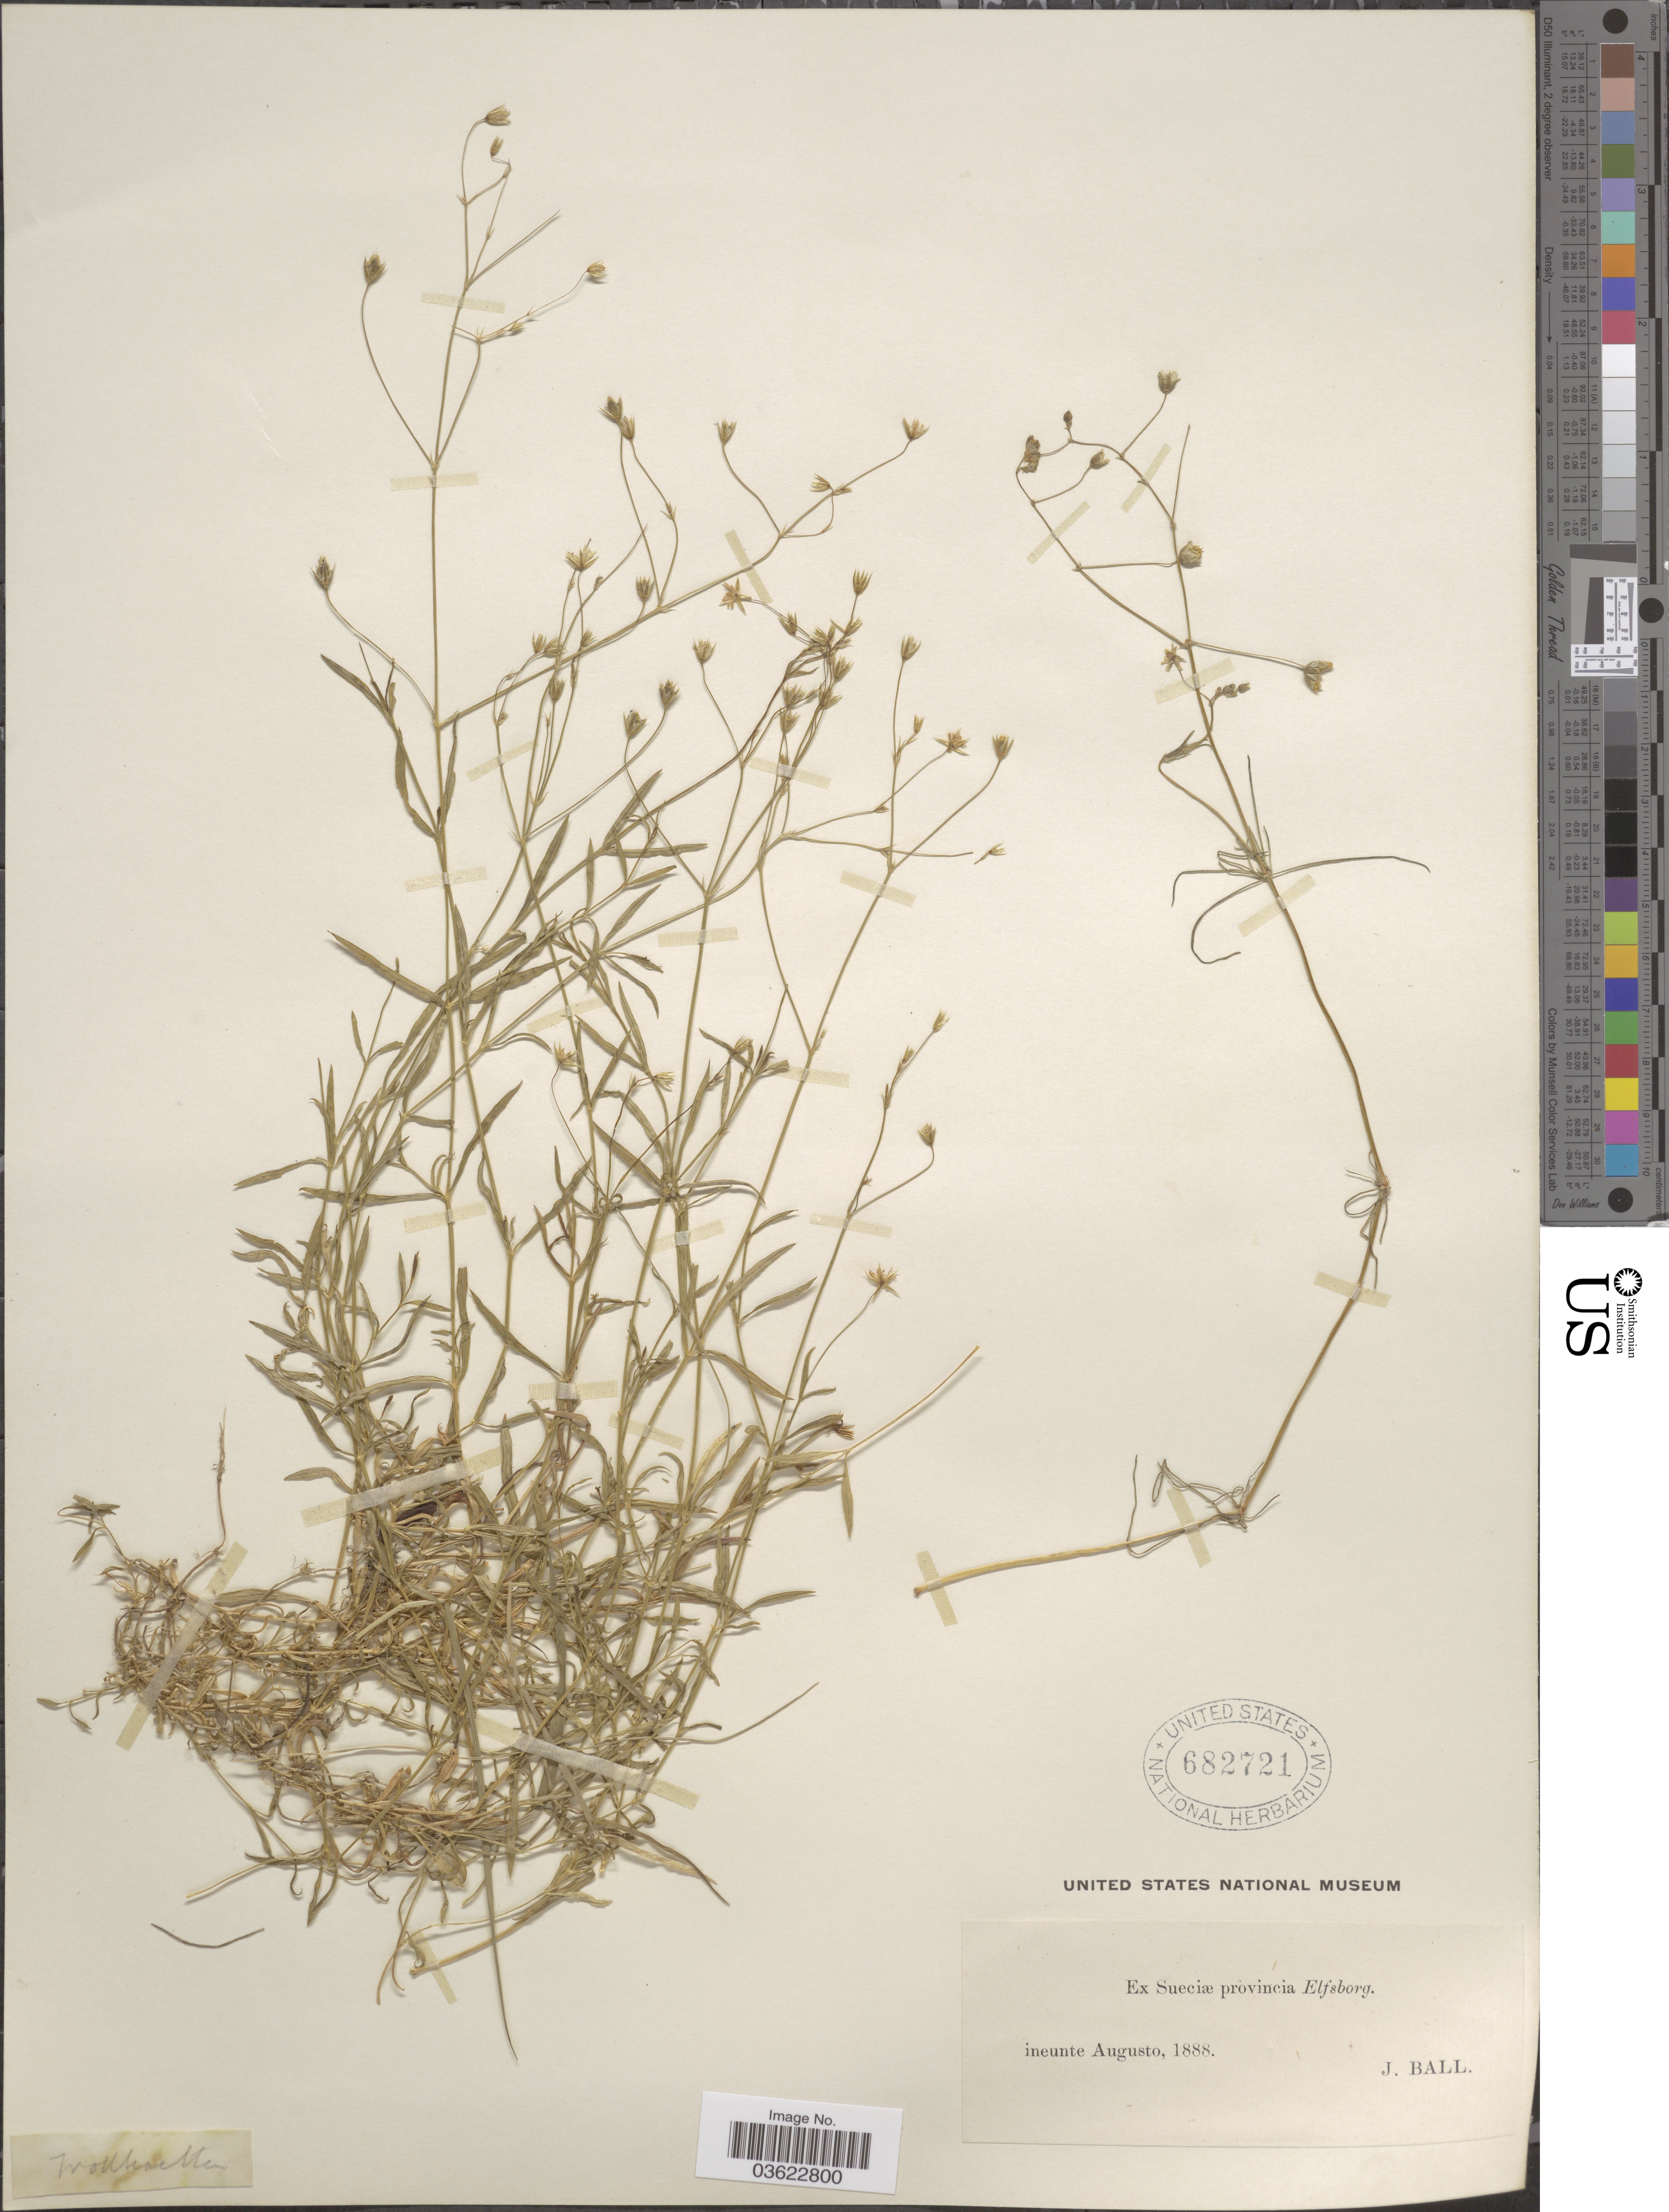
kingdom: Plantae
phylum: Tracheophyta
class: Magnoliopsida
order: Caryophyllales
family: Caryophyllaceae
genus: Arenaria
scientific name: Arenaria sp.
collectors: J. Ball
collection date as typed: ineunte Augusto, 1888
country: Sweden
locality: Ex Sueciæ provincia Elfsborg.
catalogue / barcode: US 682721